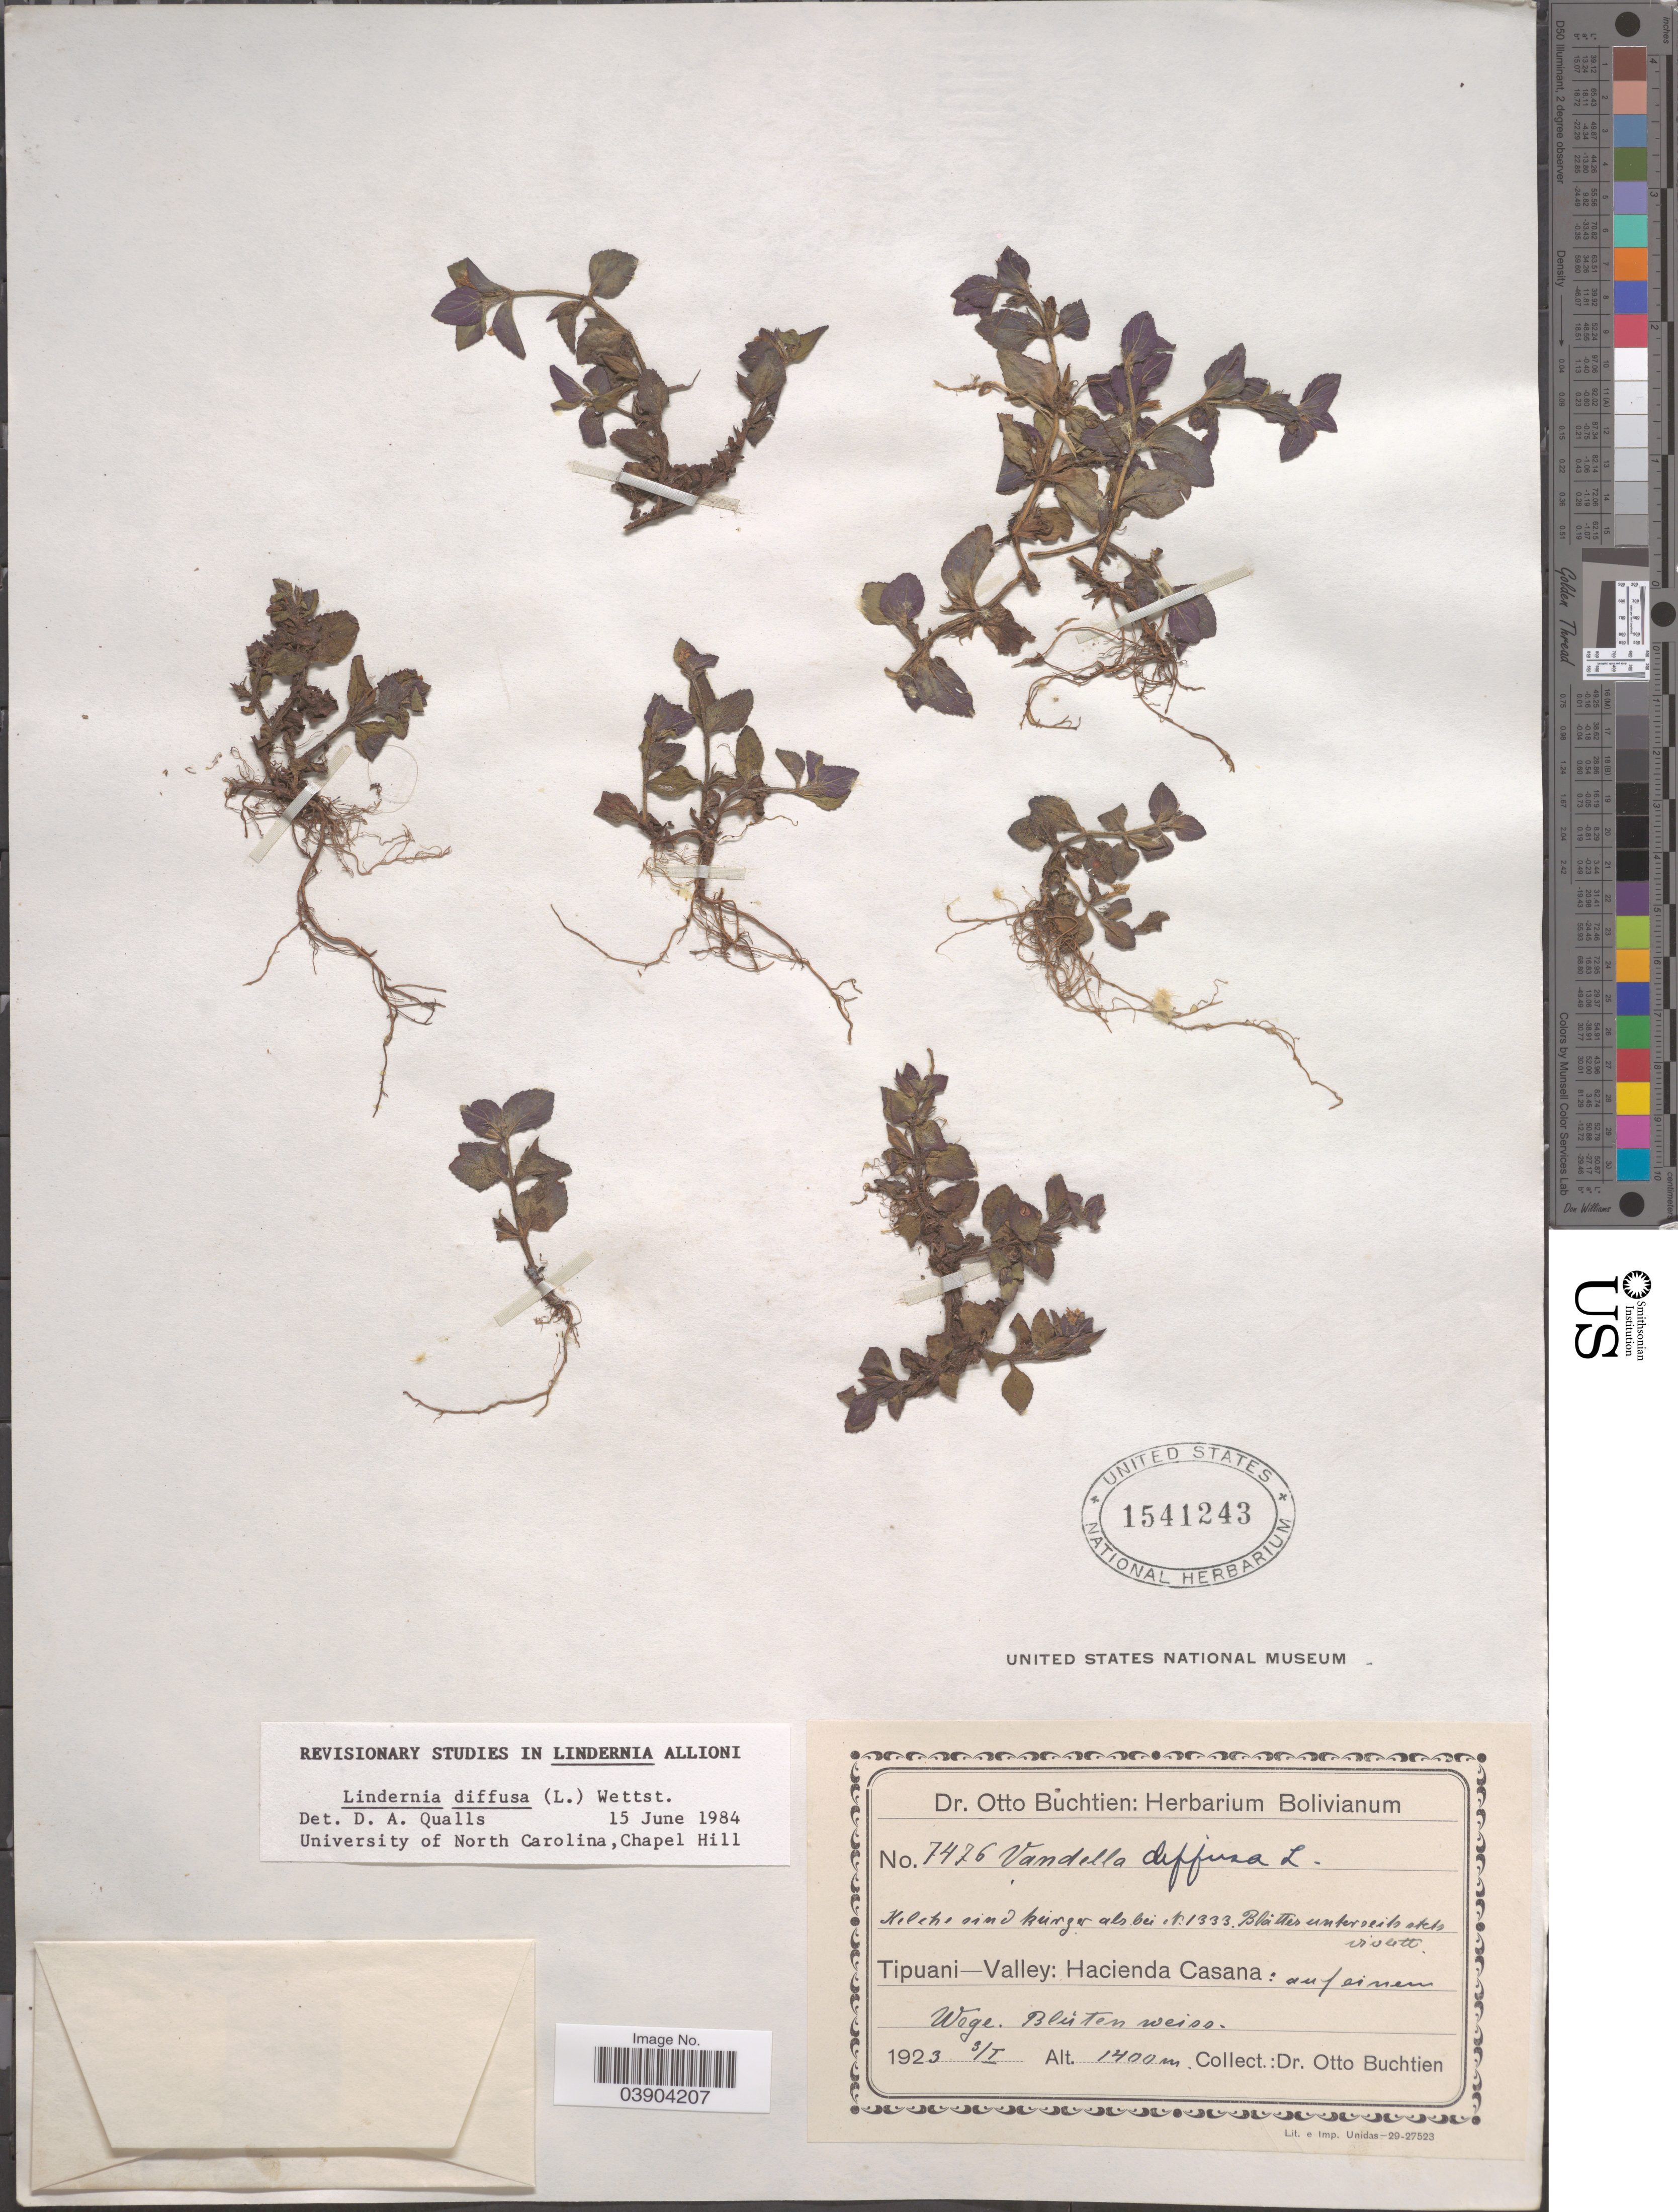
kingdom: Plantae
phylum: Tracheophyta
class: Magnoliopsida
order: Lamiales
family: Linderniaceae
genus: Lindernia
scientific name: Lindernia diffusa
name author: (L.) Wettst.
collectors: O. Buchtien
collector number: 7476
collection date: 1923-01-03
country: Bolivia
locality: Tipuani- Valley: Hacienda Casana: auf einem Wege. Bleiten weiss.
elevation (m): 1400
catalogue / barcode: US 1541243